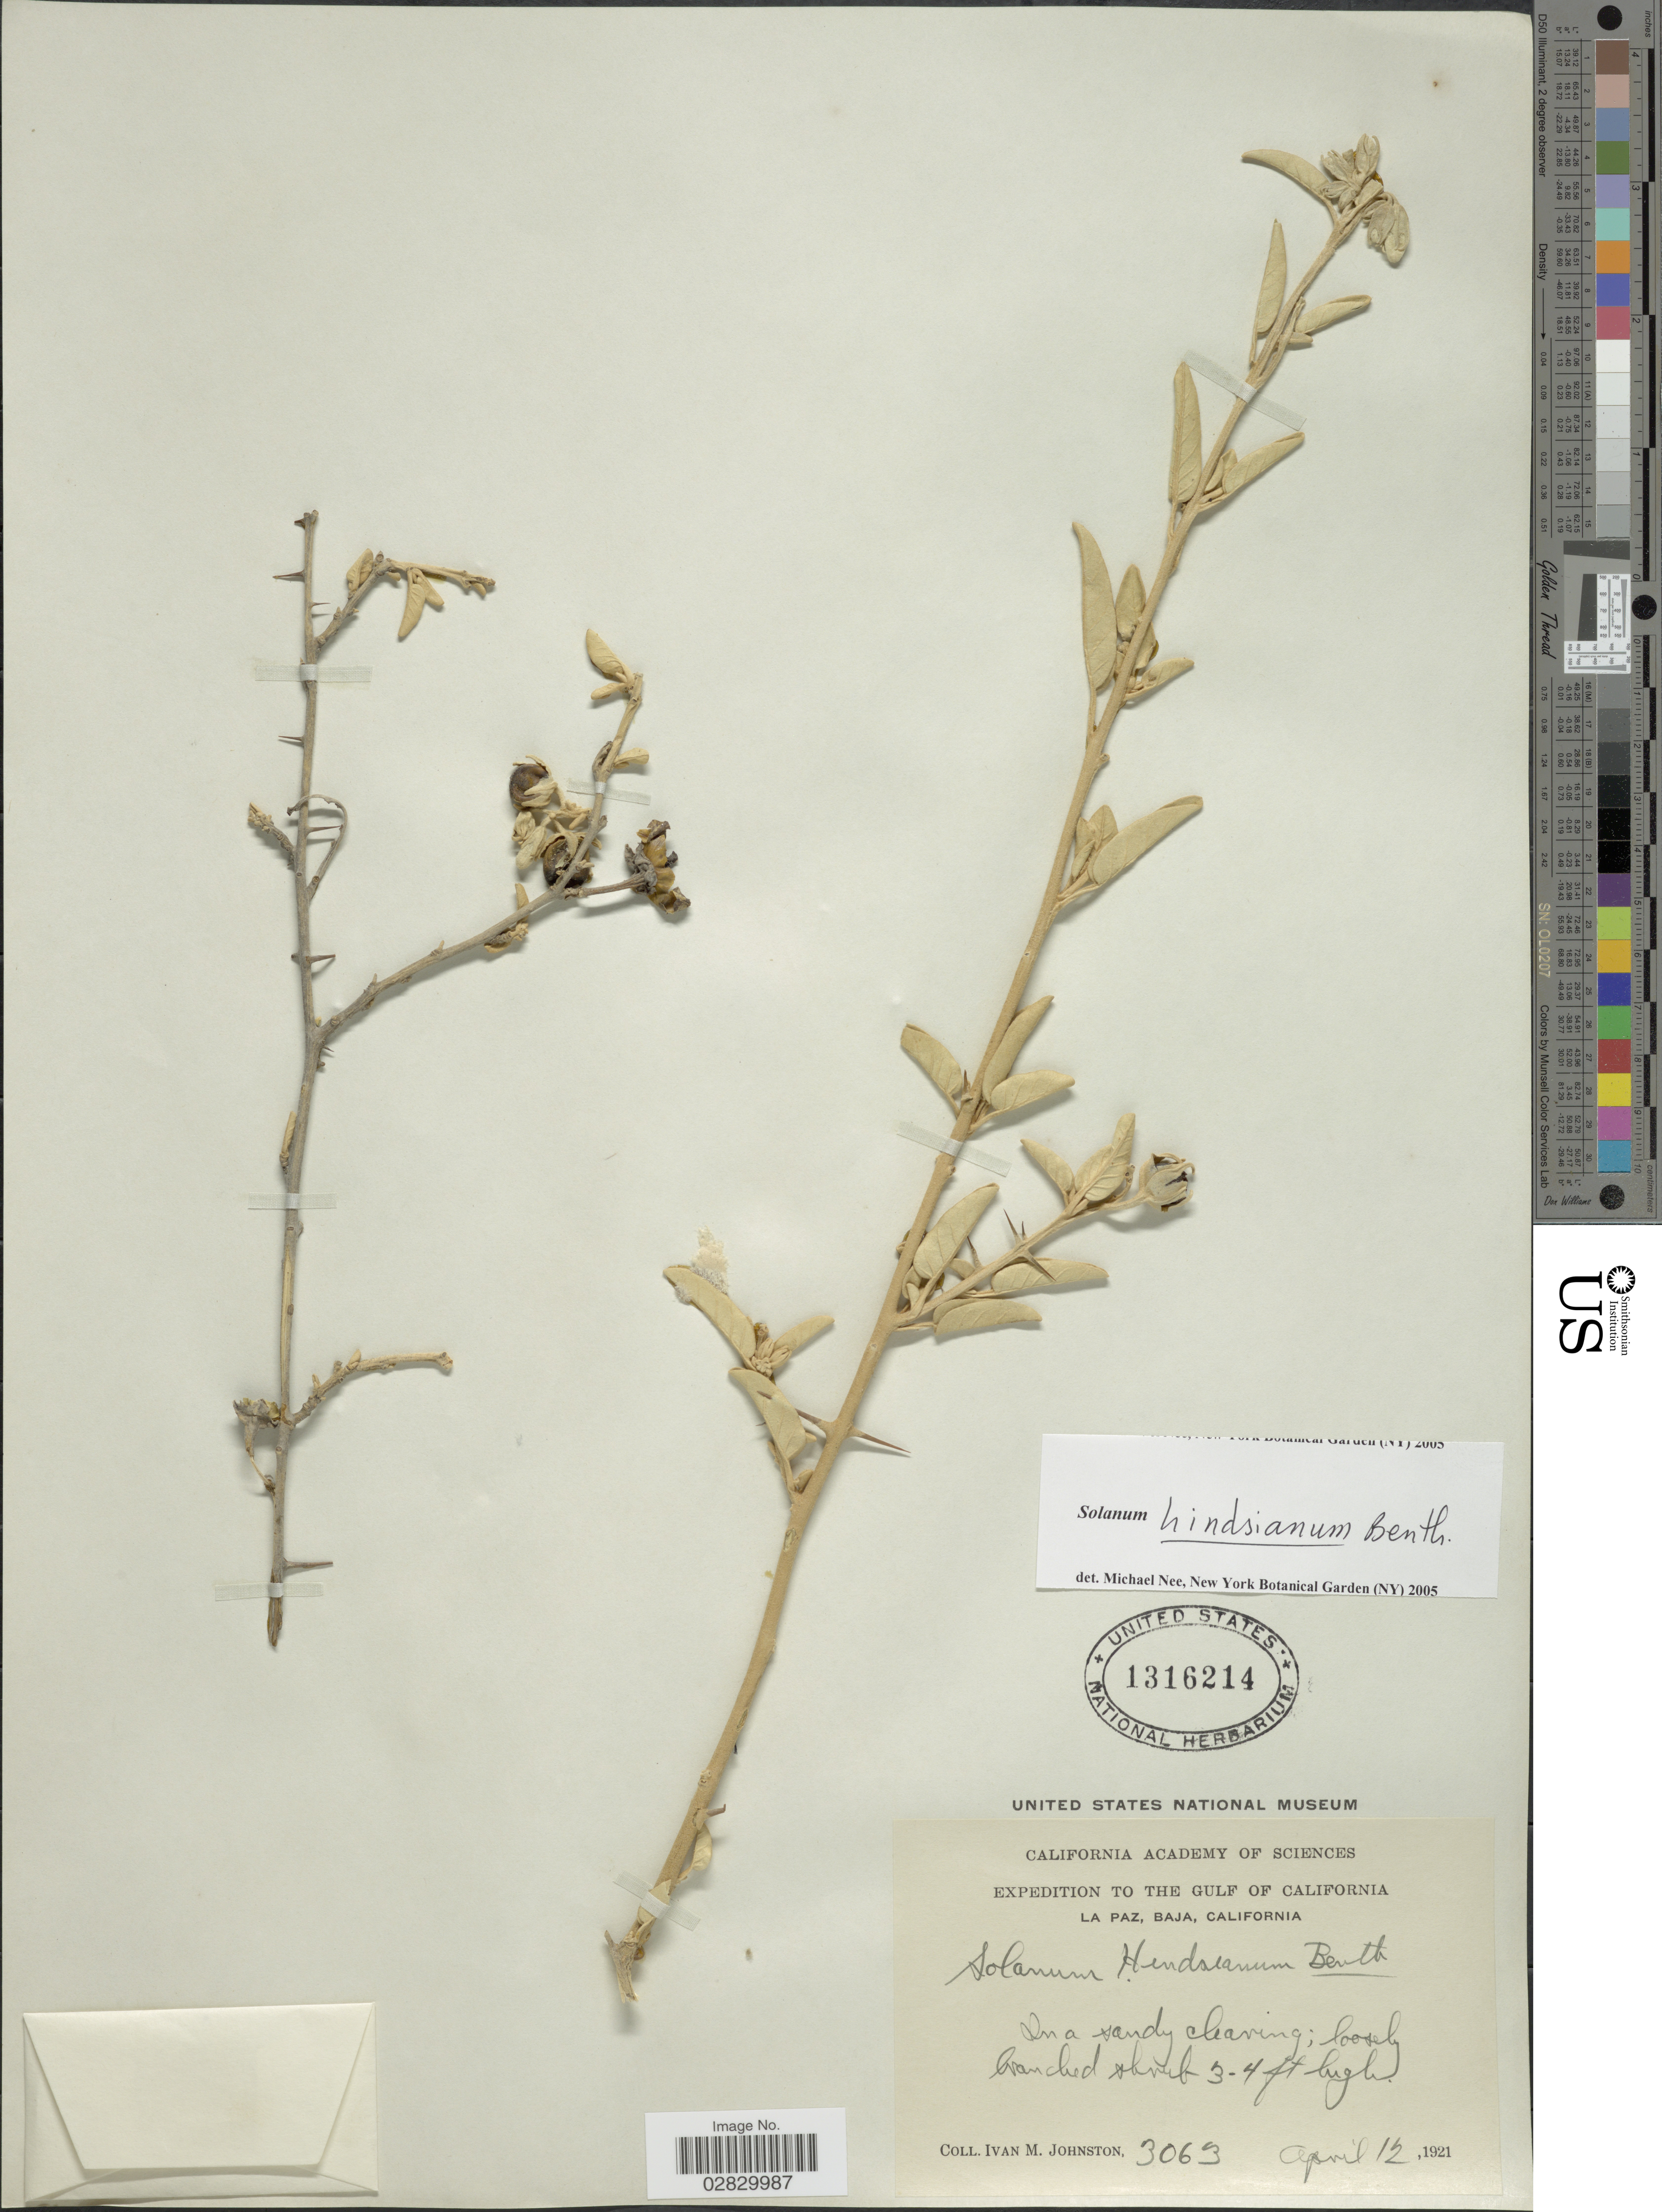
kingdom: Plantae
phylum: Tracheophyta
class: Magnoliopsida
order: Solanales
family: Solanaceae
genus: Solanum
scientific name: Solanum hindsianum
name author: Benth.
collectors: I.M. Johnston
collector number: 3063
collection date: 1921-04-12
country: Mexico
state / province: Baja California Sur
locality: The Gulf of California, La Paz, Baja, California.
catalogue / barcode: US 1316214